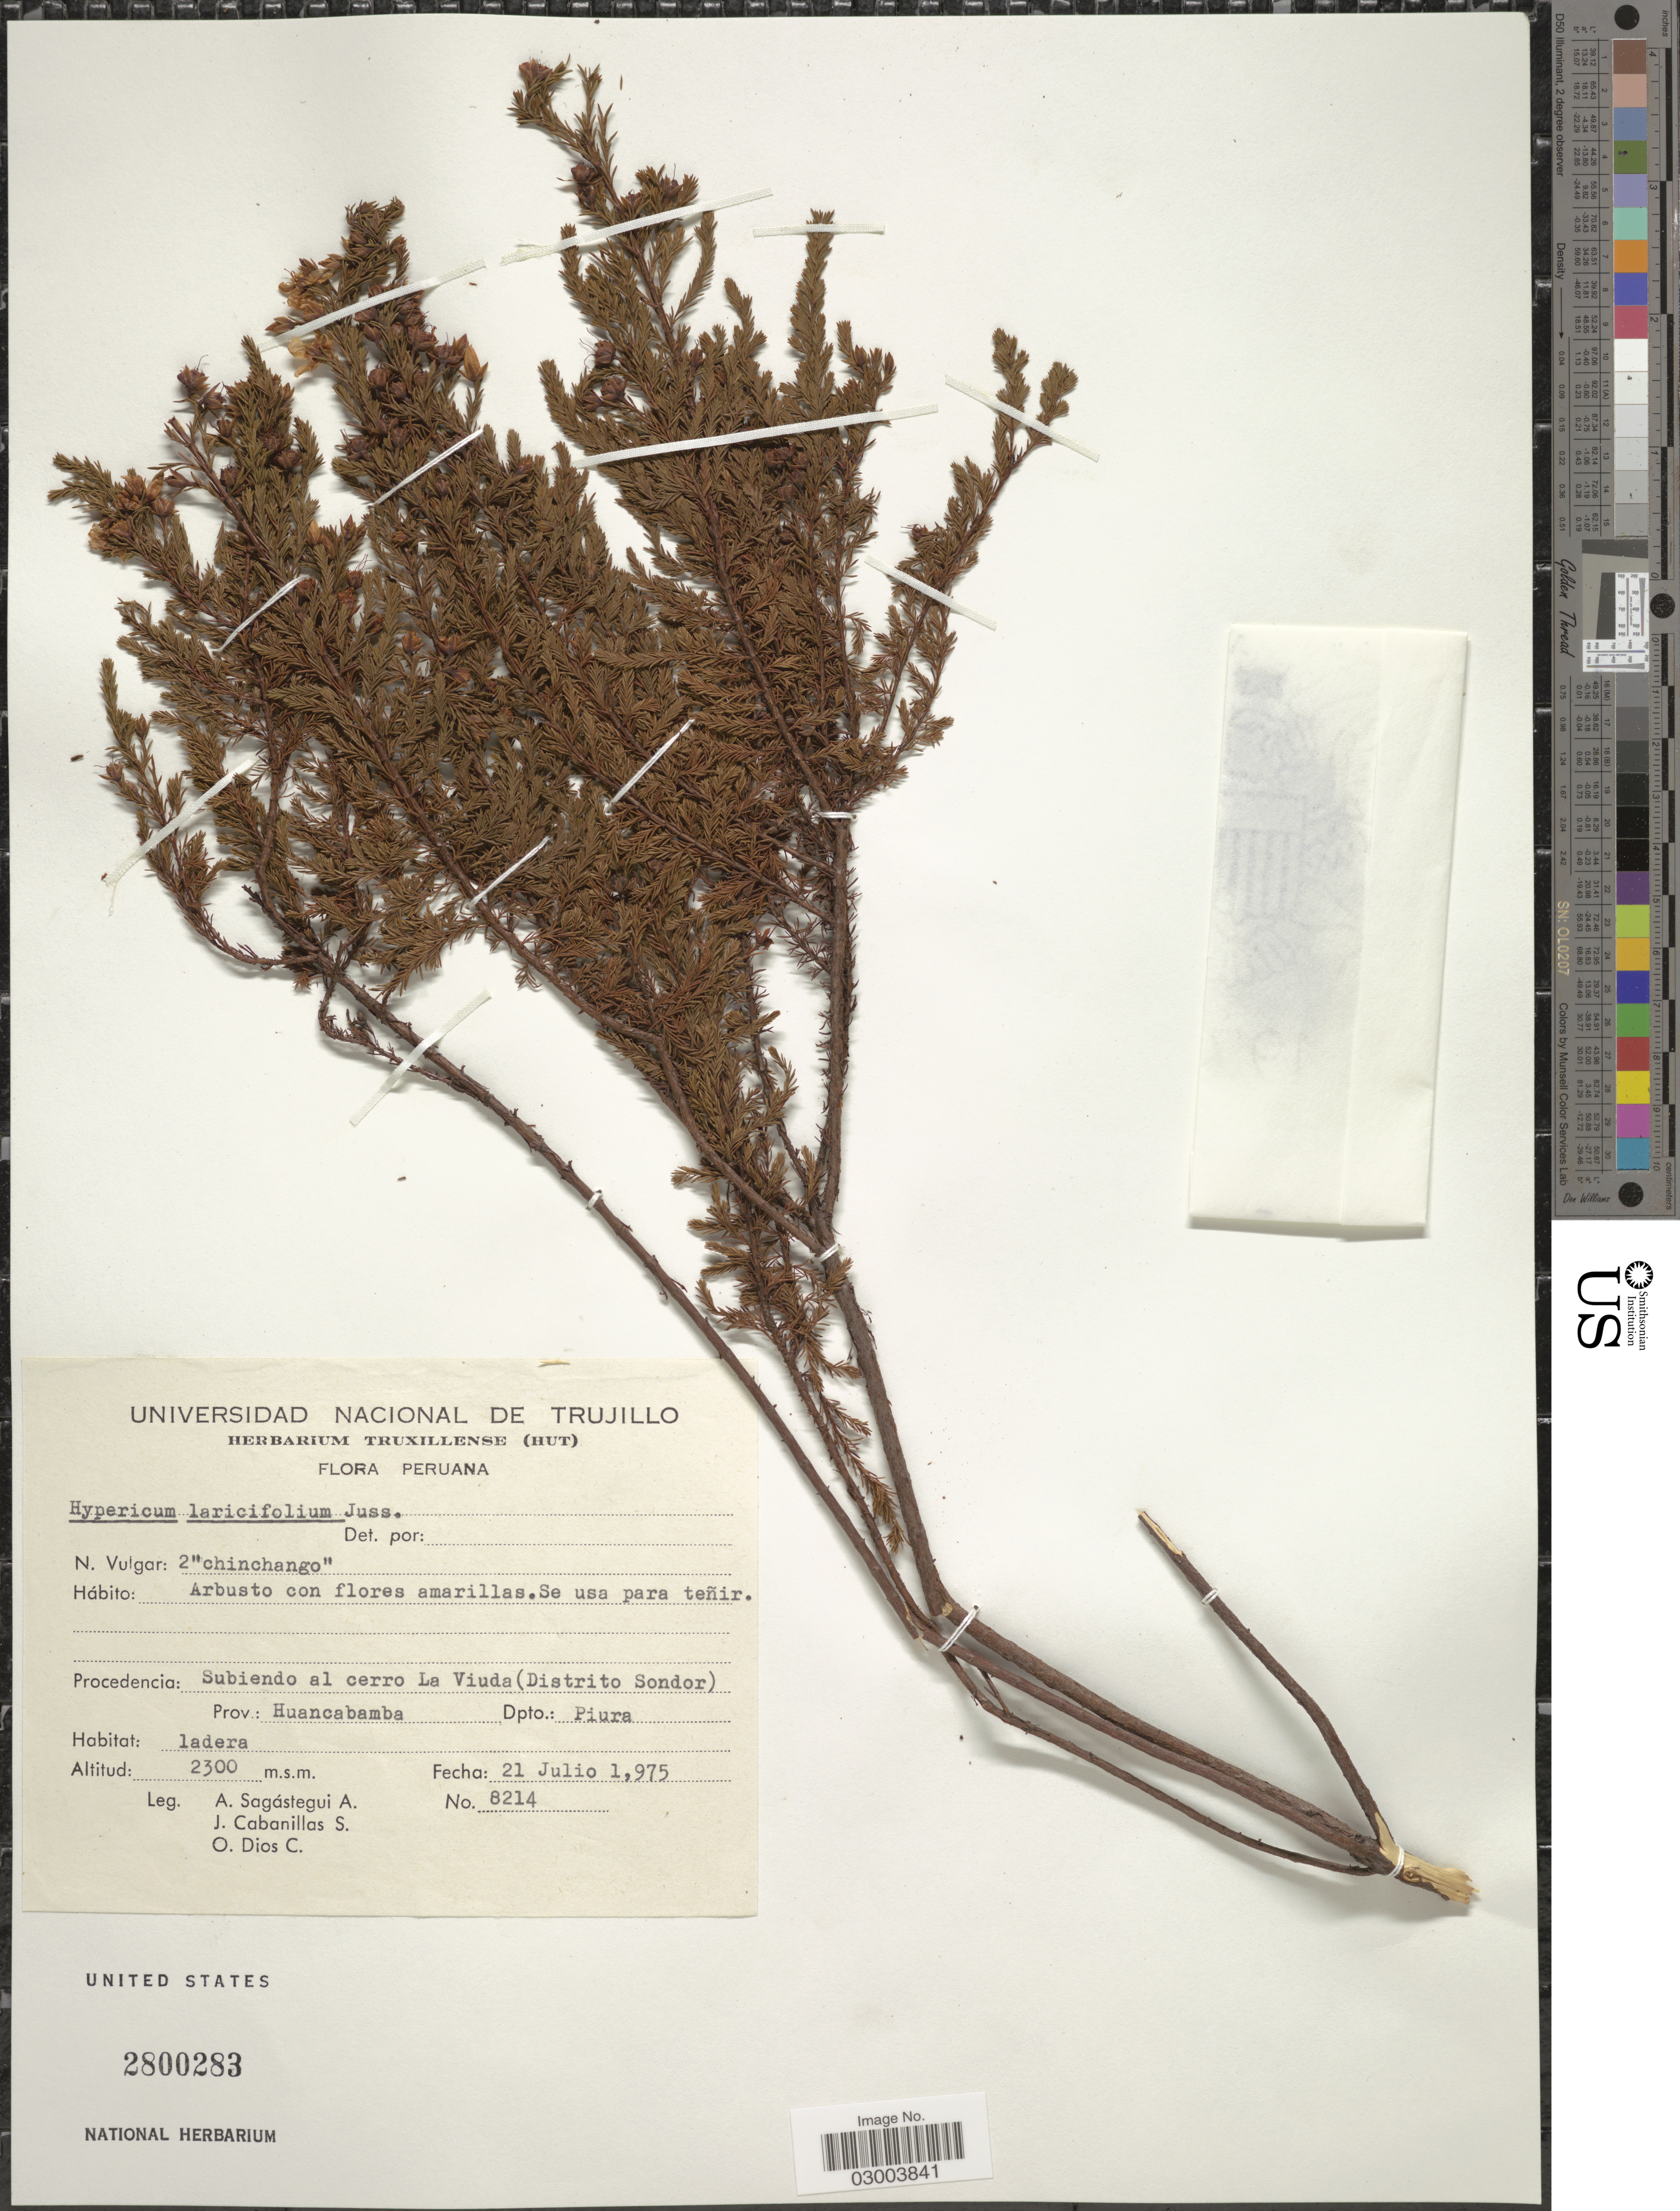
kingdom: Plantae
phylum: Tracheophyta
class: Magnoliopsida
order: Malpighiales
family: Hypericaceae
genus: Hypericum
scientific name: Hypericum laricifolium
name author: Juss.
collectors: A. Sagástegui A., J. Cabanillas S. & O. Dios C.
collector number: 8214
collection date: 1975-07-21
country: Peru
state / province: Piura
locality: Subiendo al cerro La Viuda (Distrito Sondor), Prov. Huancabamba, Dpto. Piura.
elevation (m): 2300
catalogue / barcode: US 2800283